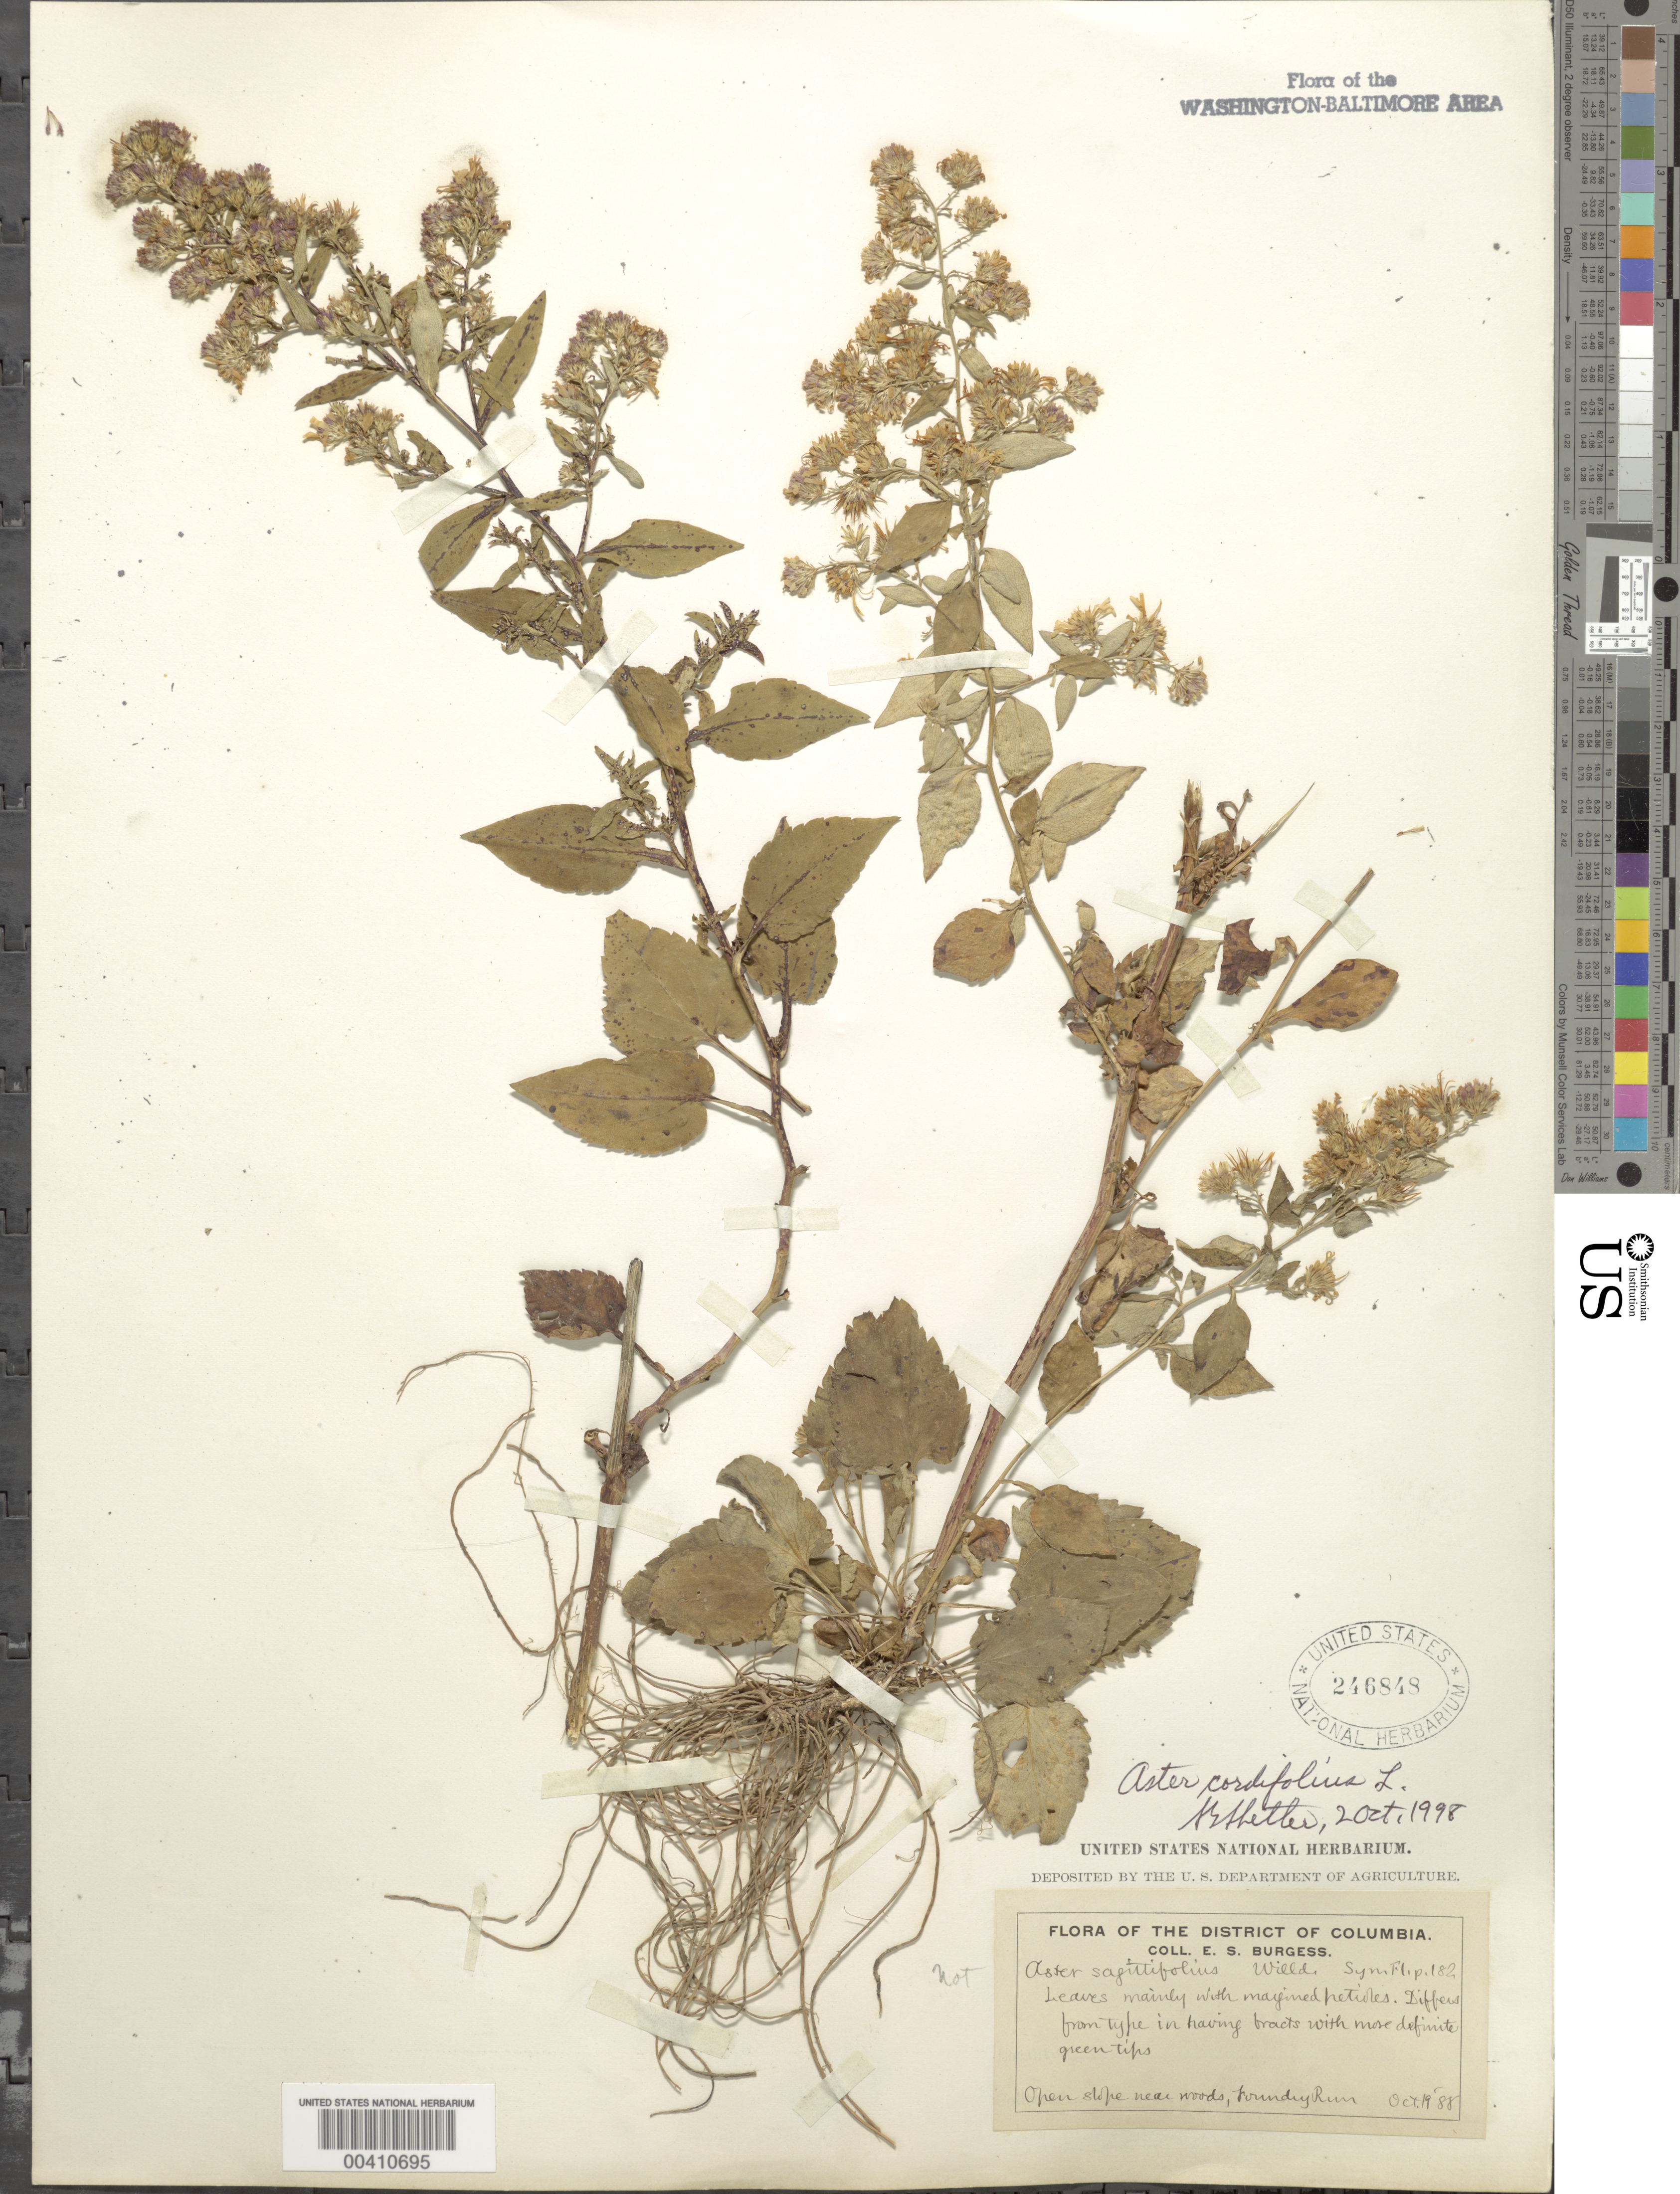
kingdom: Plantae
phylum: Tracheophyta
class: Magnoliopsida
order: Asterales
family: Asteraceae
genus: Symphyotrichum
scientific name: Symphyotrichum cordifolium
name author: (L.) G.L. Nesom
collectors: E. Burgess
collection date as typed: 19 Oct 1888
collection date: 1888-10-19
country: United States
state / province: District of Columbia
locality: Foundry Run Glover Archbold Park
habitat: Open slope near woods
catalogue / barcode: US 246848